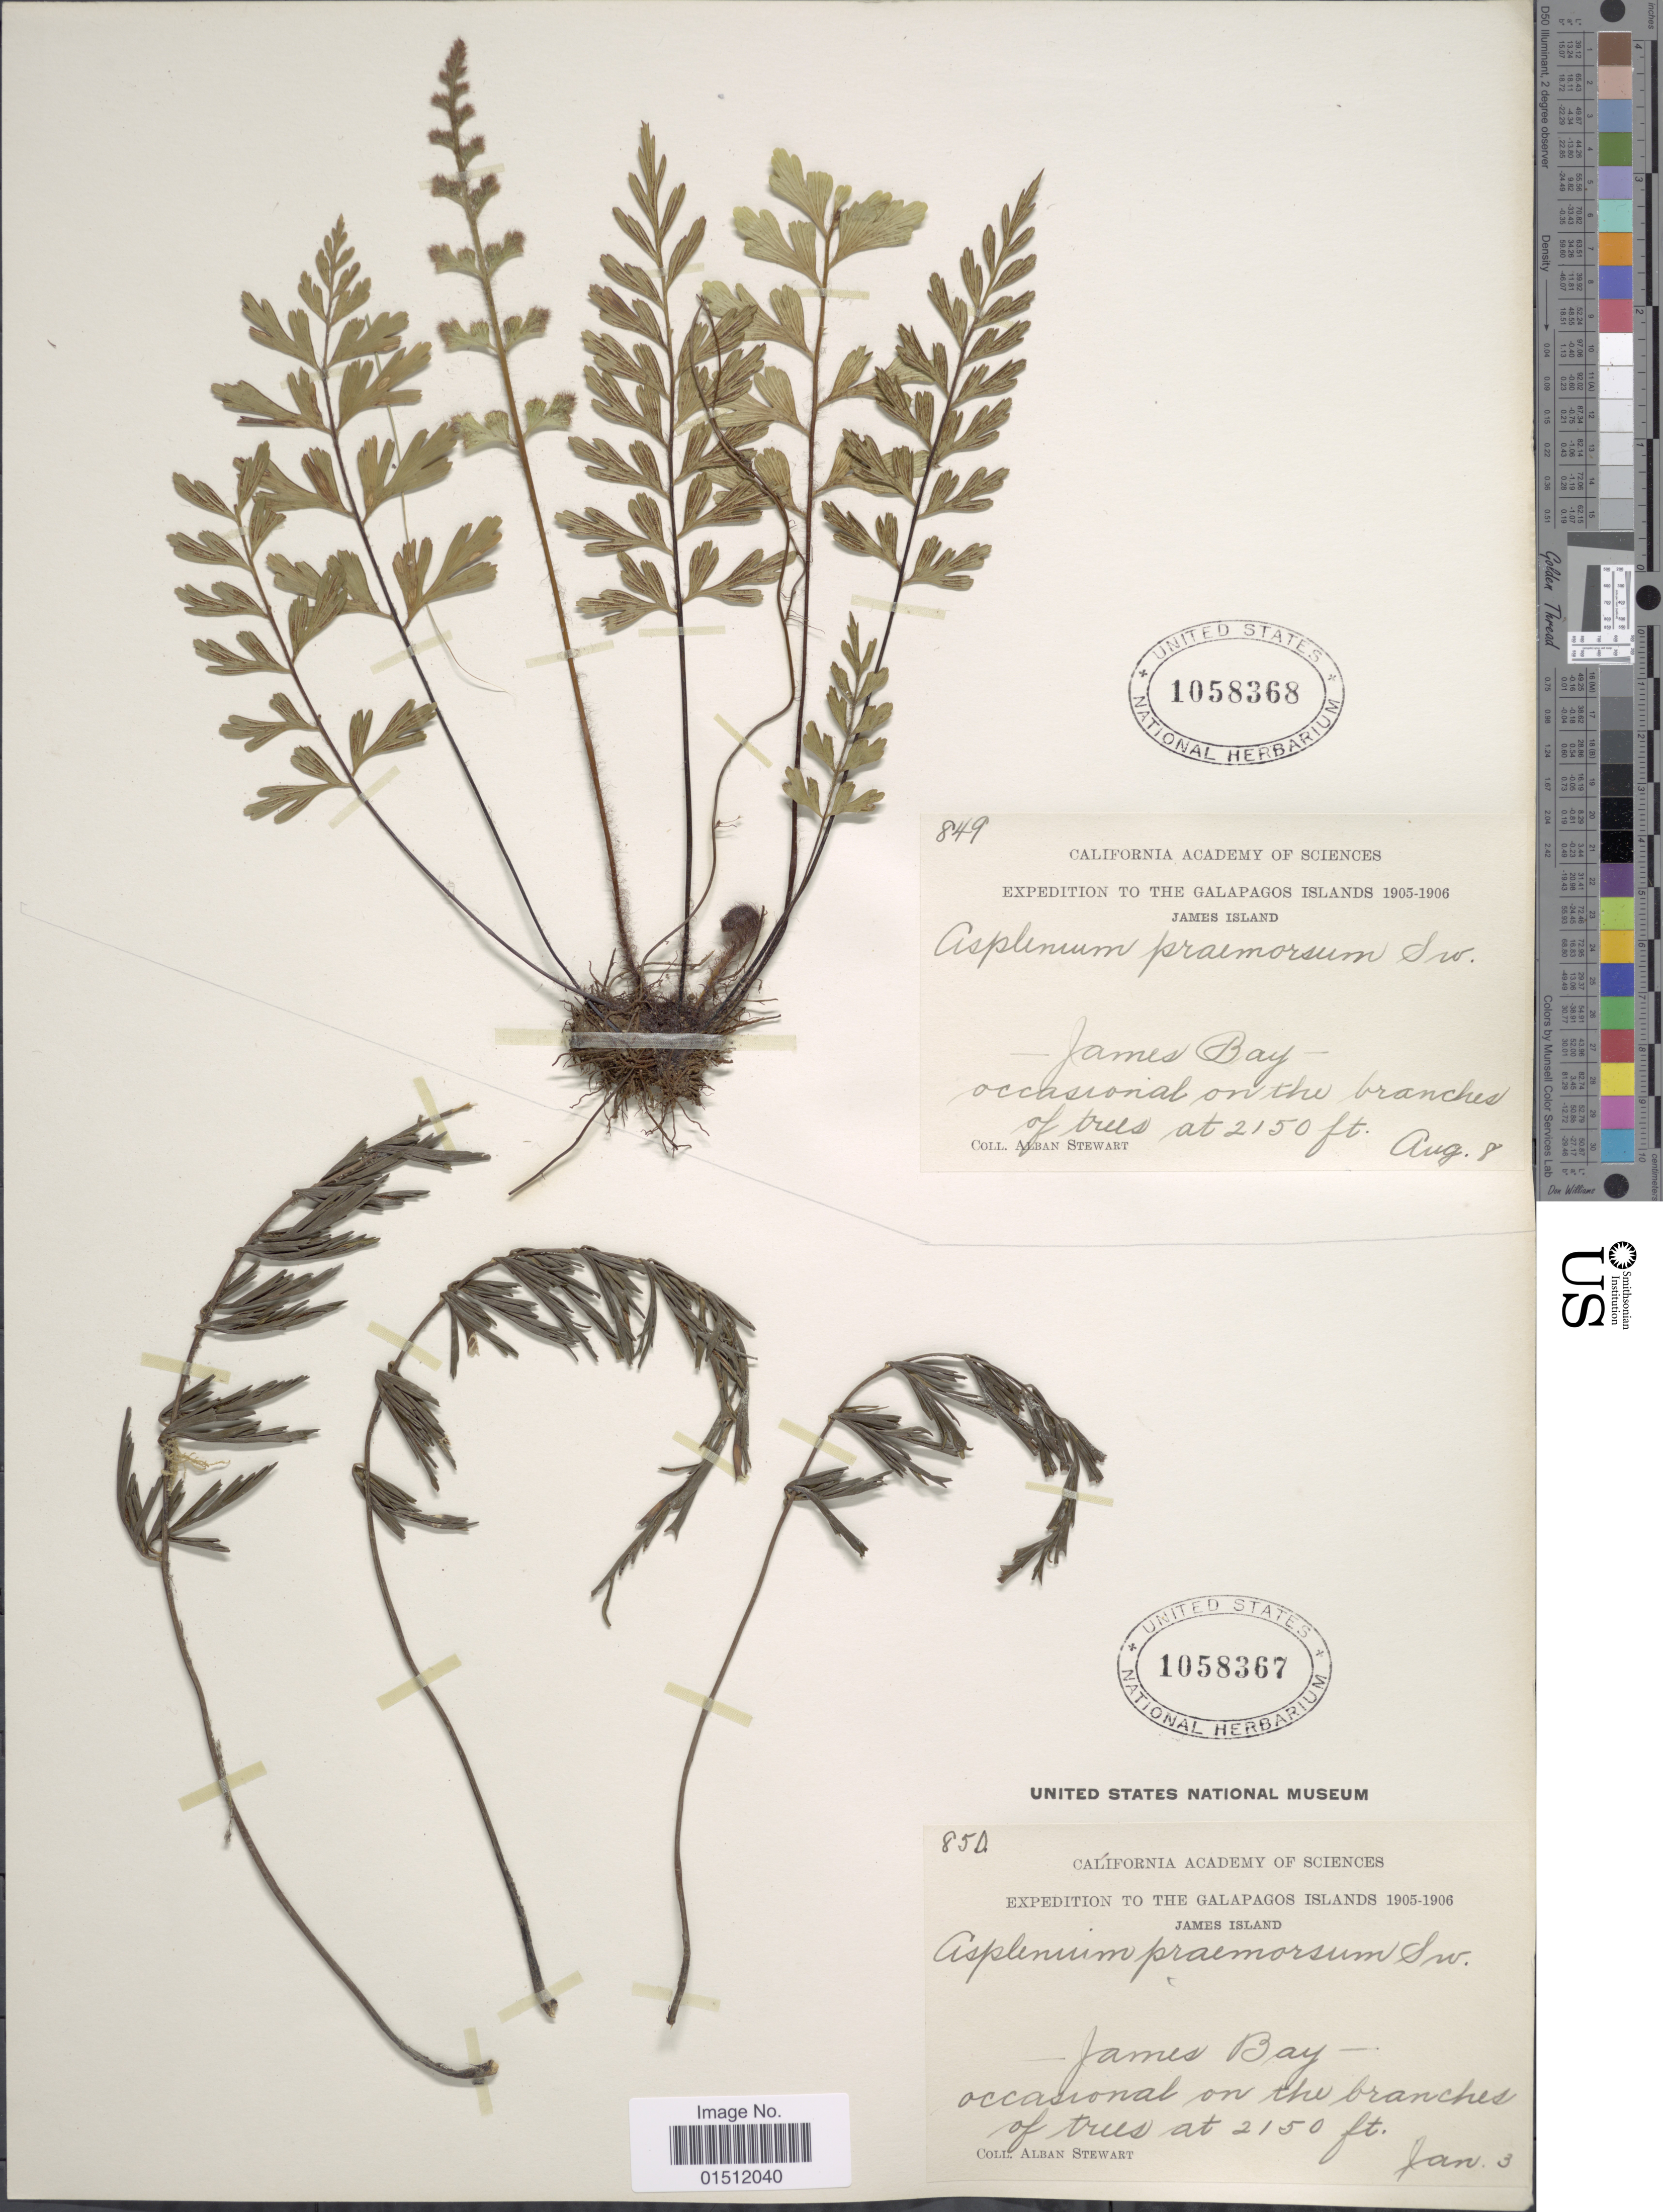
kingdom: Plantae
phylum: Tracheophyta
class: Polypodiopsida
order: Polypodiales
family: Aspleniaceae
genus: Asplenium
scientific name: Asplenium praemorsum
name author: Sw.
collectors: A. Stewart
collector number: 850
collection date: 1905-01-03/1906-01-03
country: Ecuador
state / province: Colón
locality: The Galapagos Island, James Island, -James Bay-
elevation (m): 655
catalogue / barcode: US 1058367-2